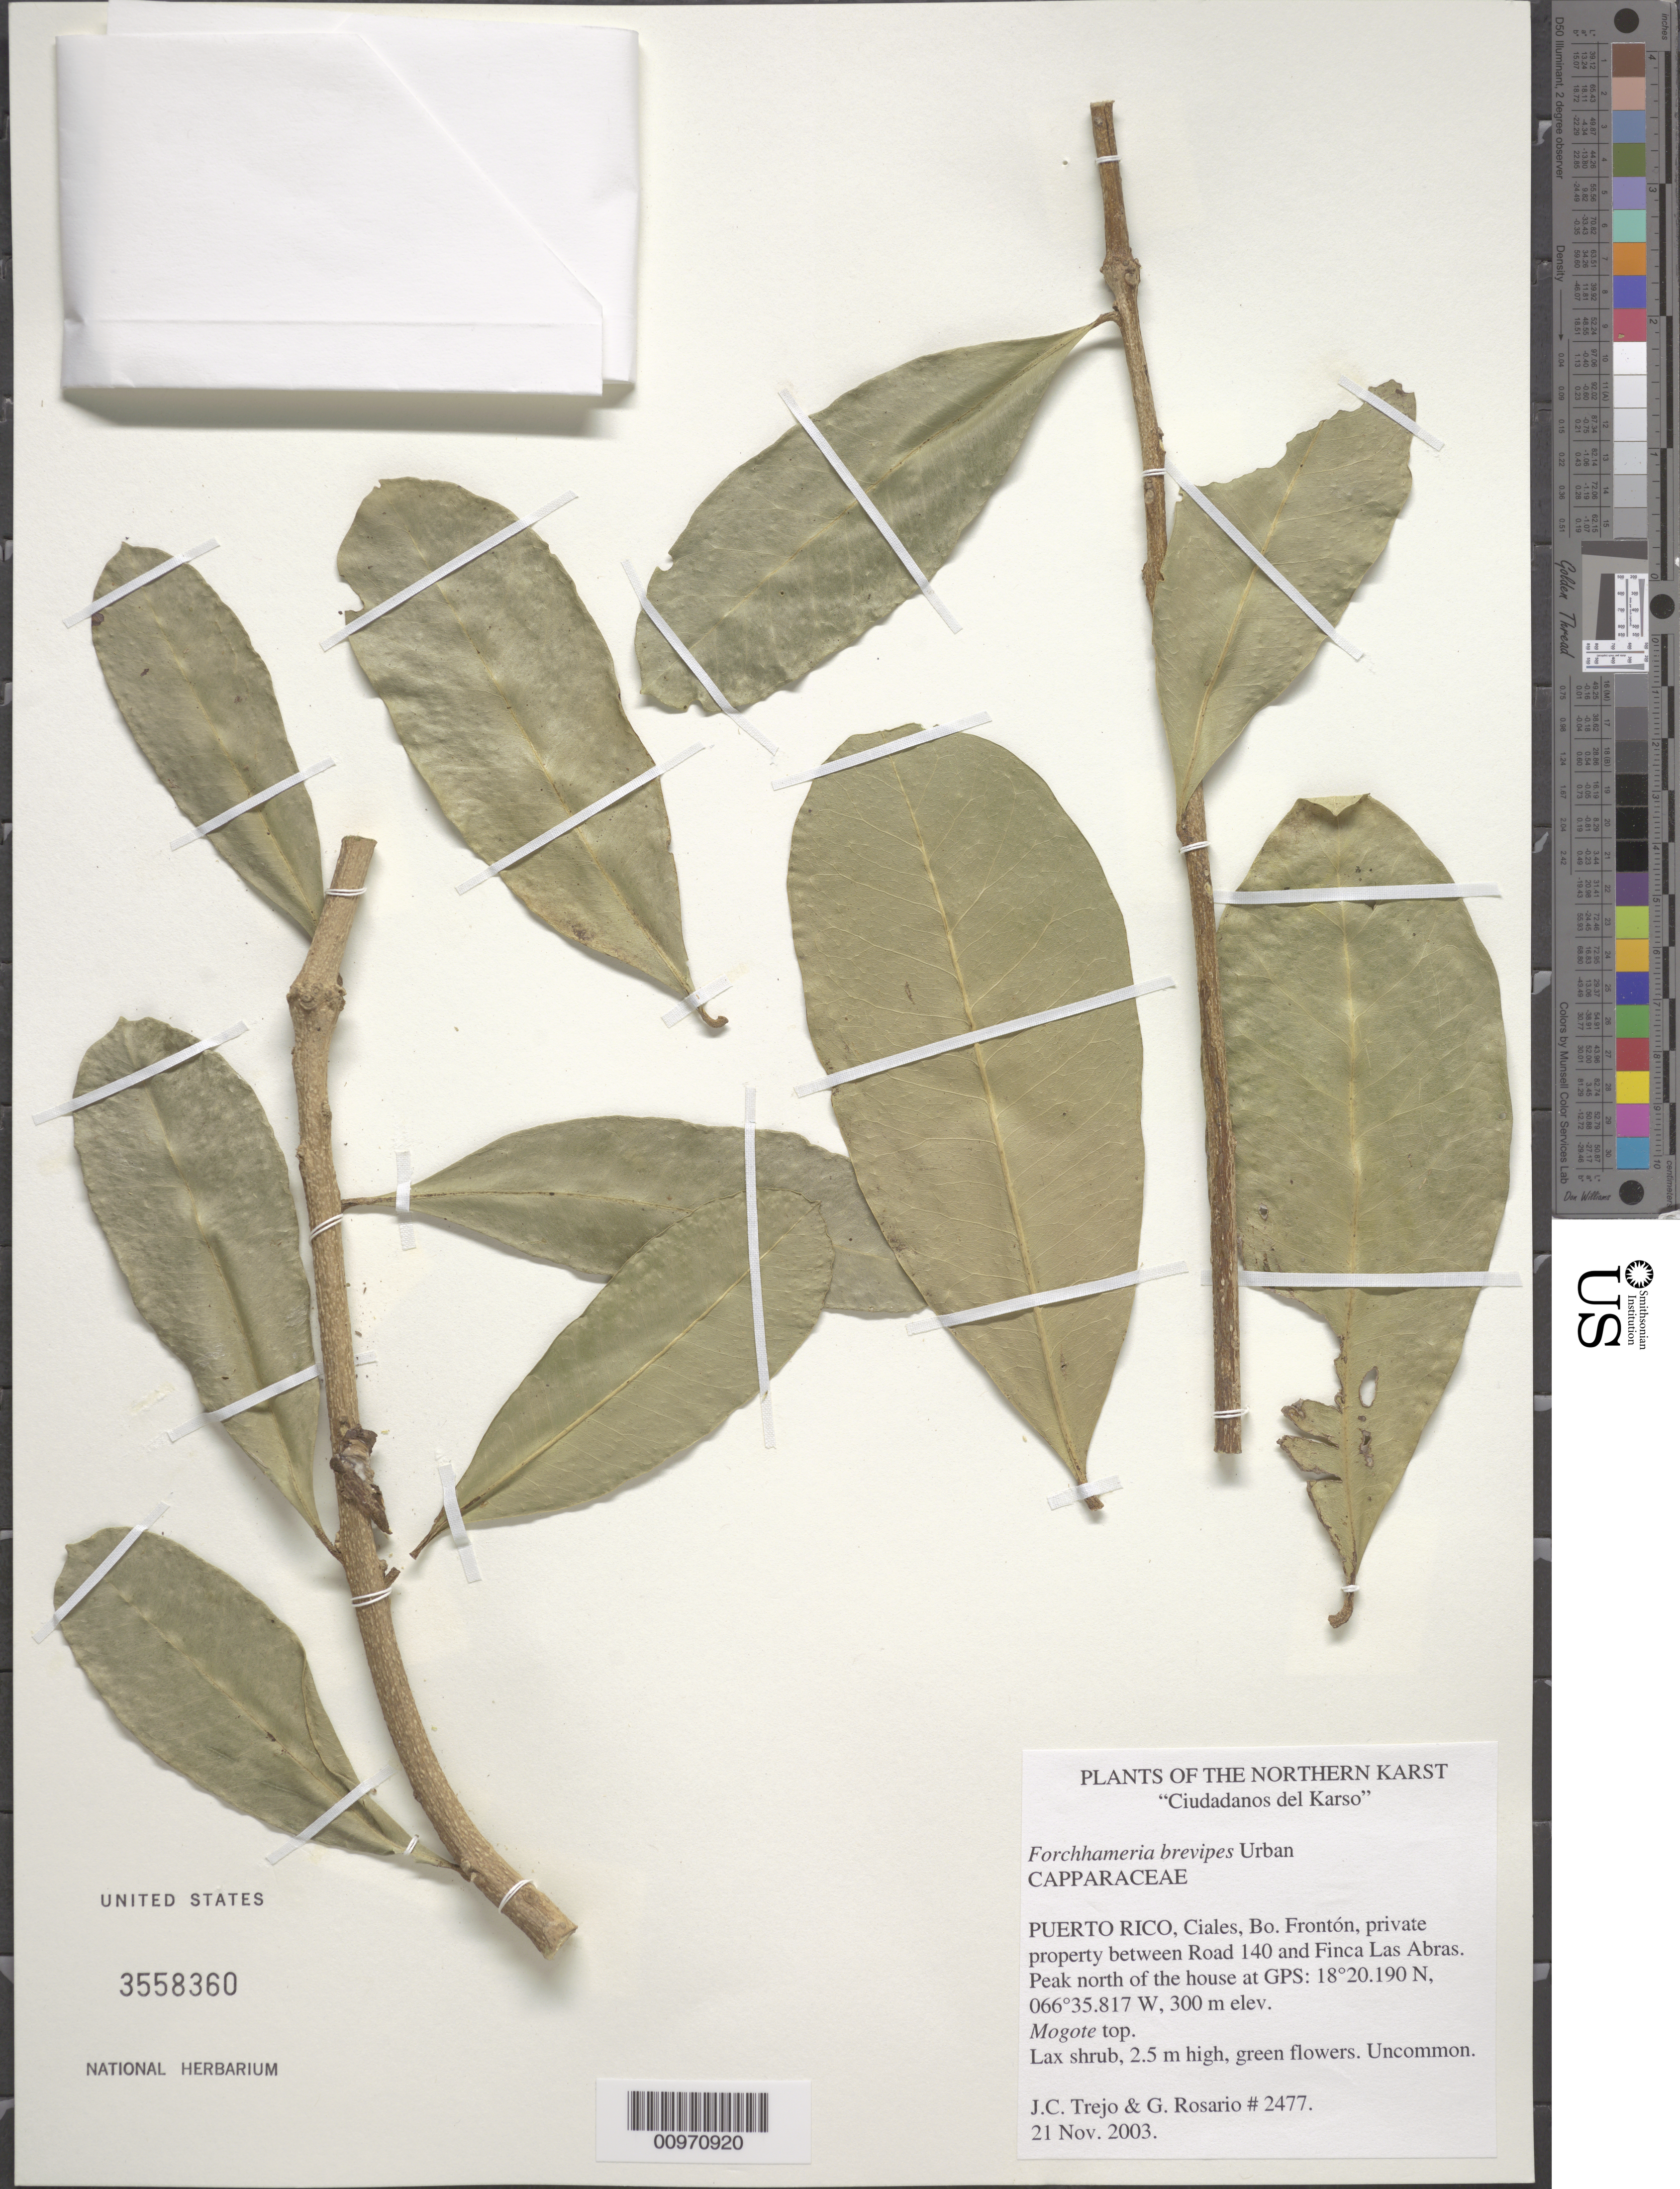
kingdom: Plantae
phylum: Tracheophyta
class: Magnoliopsida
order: Brassicales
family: Stixaceae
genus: Forchhammeria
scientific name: Forchhammeria brevipes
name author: Urb.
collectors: J. C. Trejo-Torres & G. Rosario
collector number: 2477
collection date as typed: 21 Nov 2003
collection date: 2003-11-21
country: Puerto Rico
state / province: Ciales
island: Puerto Rico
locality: Ciales, Bo. Frontón, private property between Road 140 and Finca Las Abras, peak north of house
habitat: Mogote top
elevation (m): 300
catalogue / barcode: US 3558360